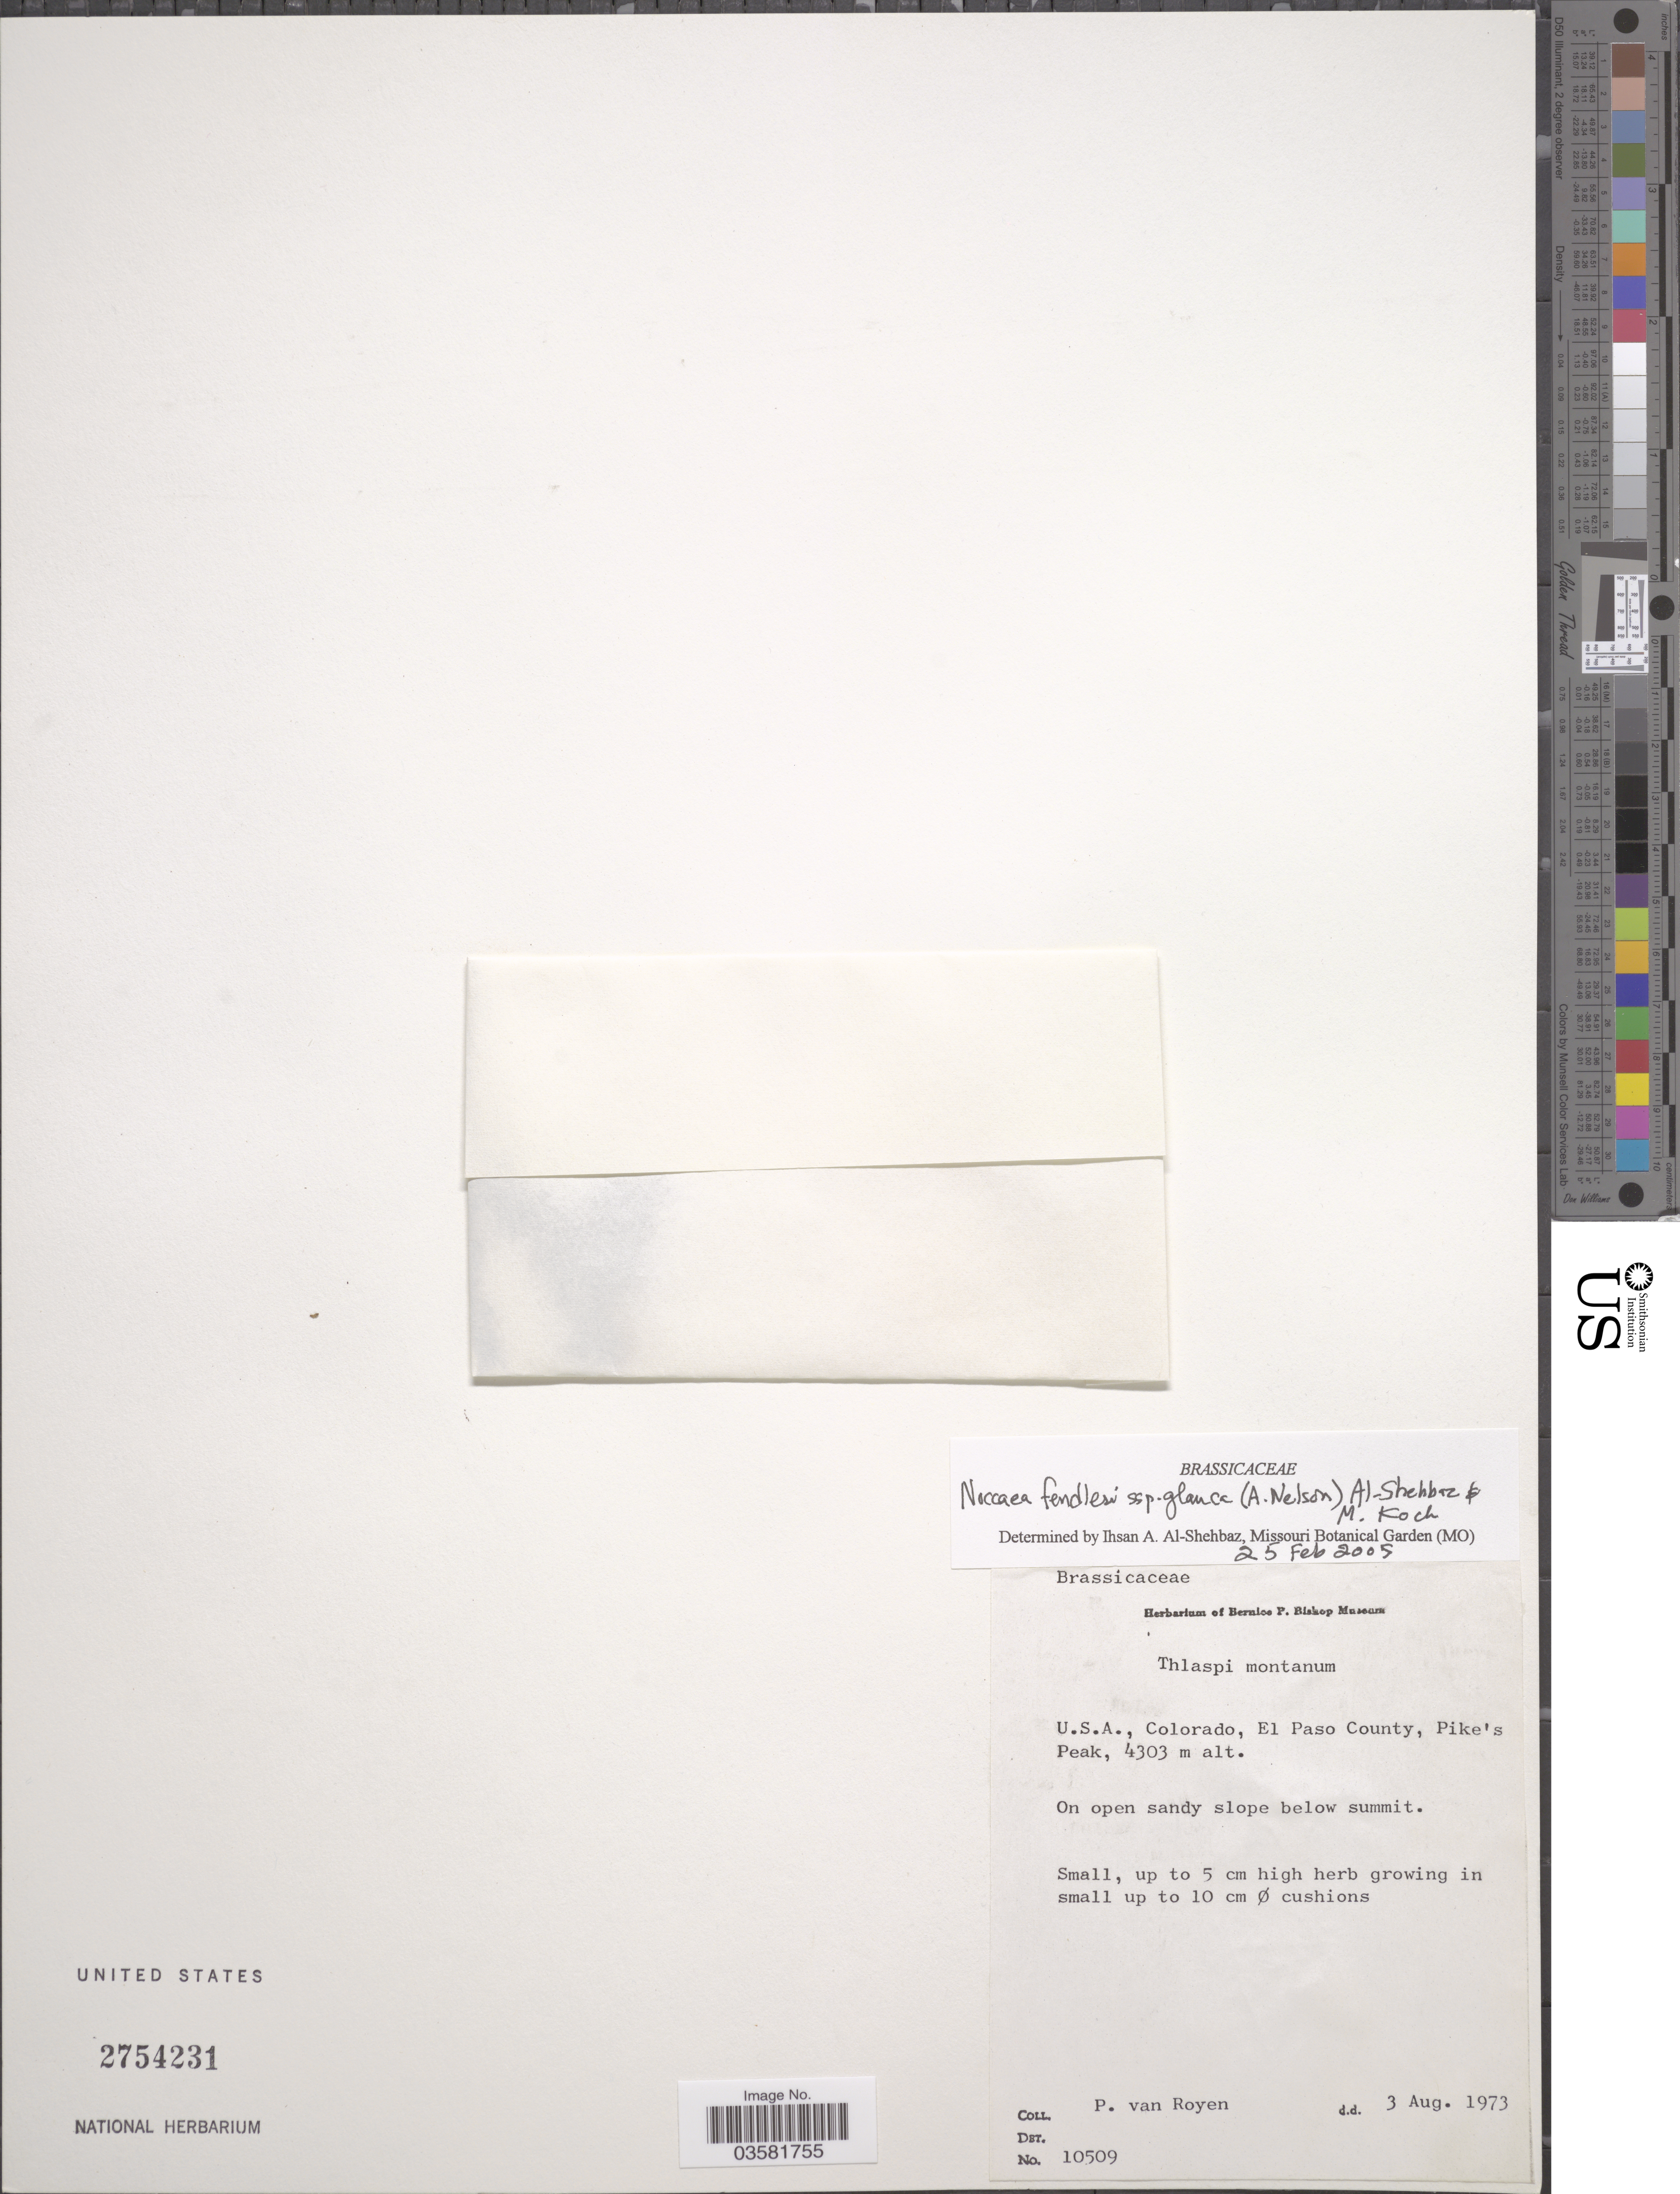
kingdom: Plantae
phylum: Tracheophyta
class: Magnoliopsida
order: Brassicales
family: Brassicaceae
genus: Thlaspi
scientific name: Thlaspi montanum var. montanum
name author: L.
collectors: P. van Royen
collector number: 10509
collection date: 1973-08-03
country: United States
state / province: Colorado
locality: El Paso County, Pike's Peak.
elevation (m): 4303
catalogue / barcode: US 2754231